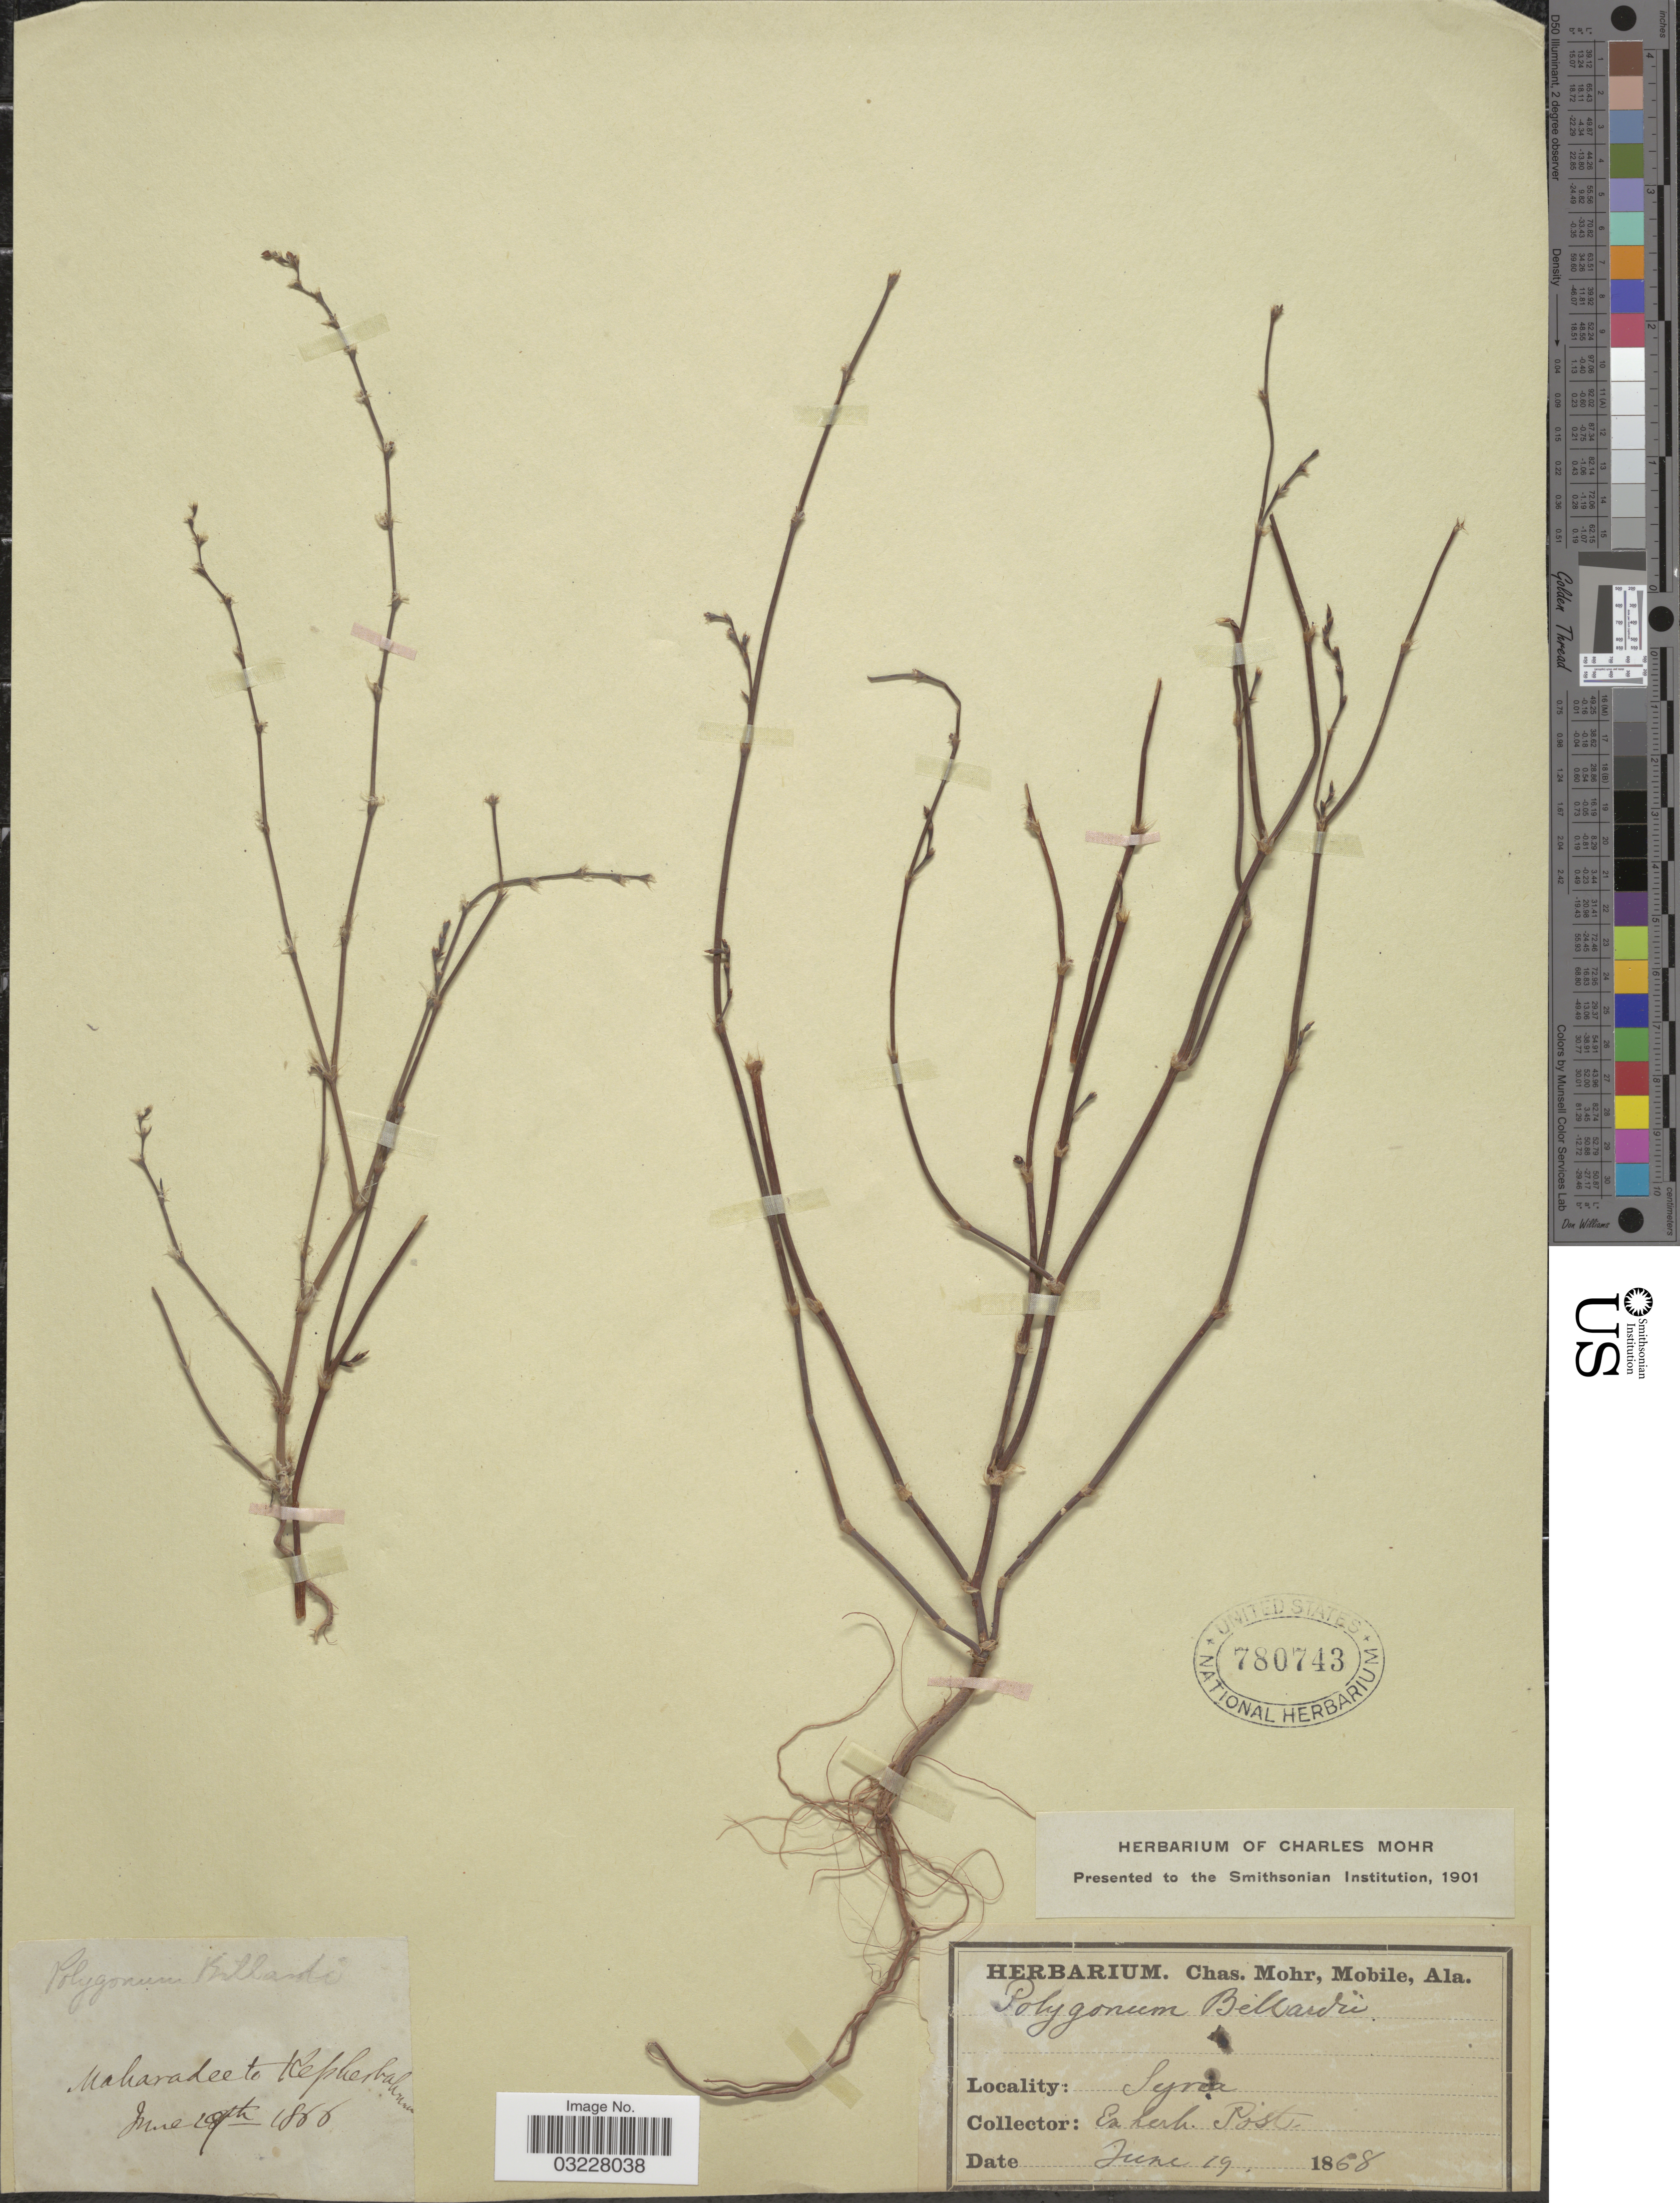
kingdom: Plantae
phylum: Tracheophyta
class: Magnoliopsida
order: Caryophyllales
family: Polygonaceae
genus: Polygonum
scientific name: Polygonum bellardii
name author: All.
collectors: ex herb. Postian. apud Colleg. Syriens. Protest. USE "Fannie P. A. Shepard" (10308853) AS PRIMARY COLLECTOR INSTEAD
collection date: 1868-06-29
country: Syria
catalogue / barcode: US 780743